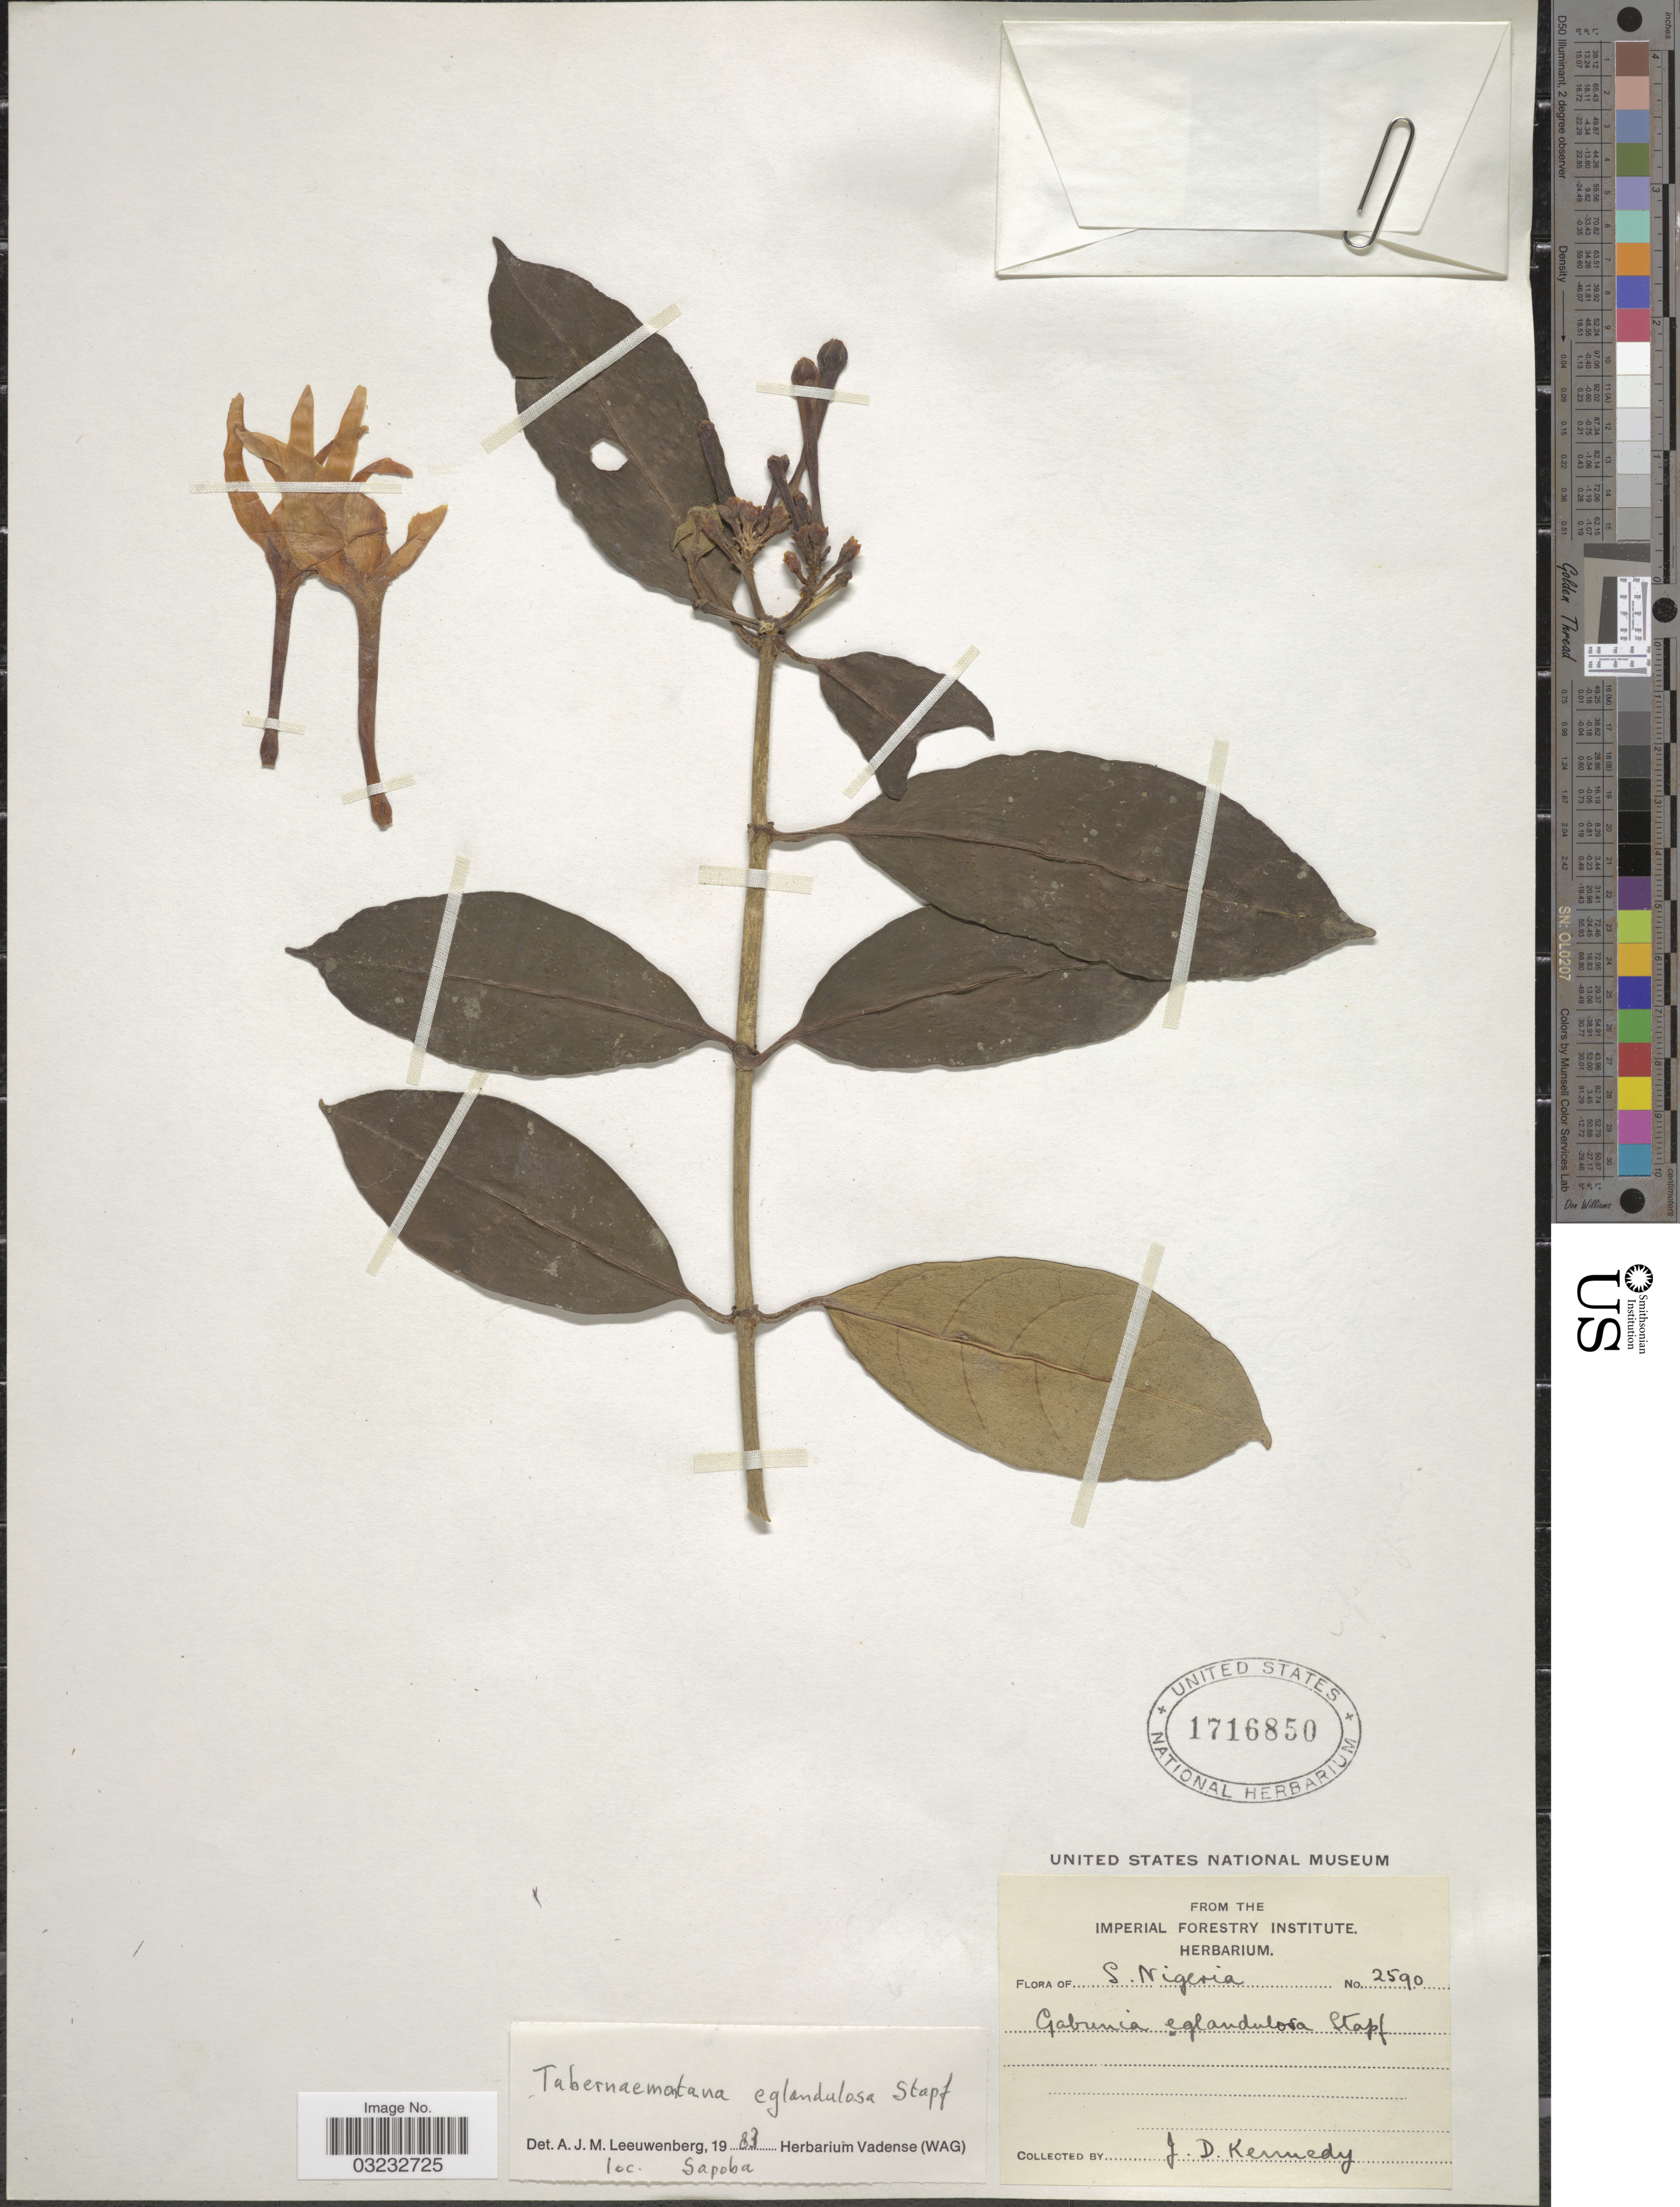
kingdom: Plantae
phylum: Tracheophyta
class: Magnoliopsida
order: Gentianales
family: Apocynaceae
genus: Tabernaemontana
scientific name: Tabernaemontana eglandulosa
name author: Stapf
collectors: J. D. Kennedy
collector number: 2590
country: Nigeria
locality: S. Nigeria.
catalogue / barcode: US 1716850